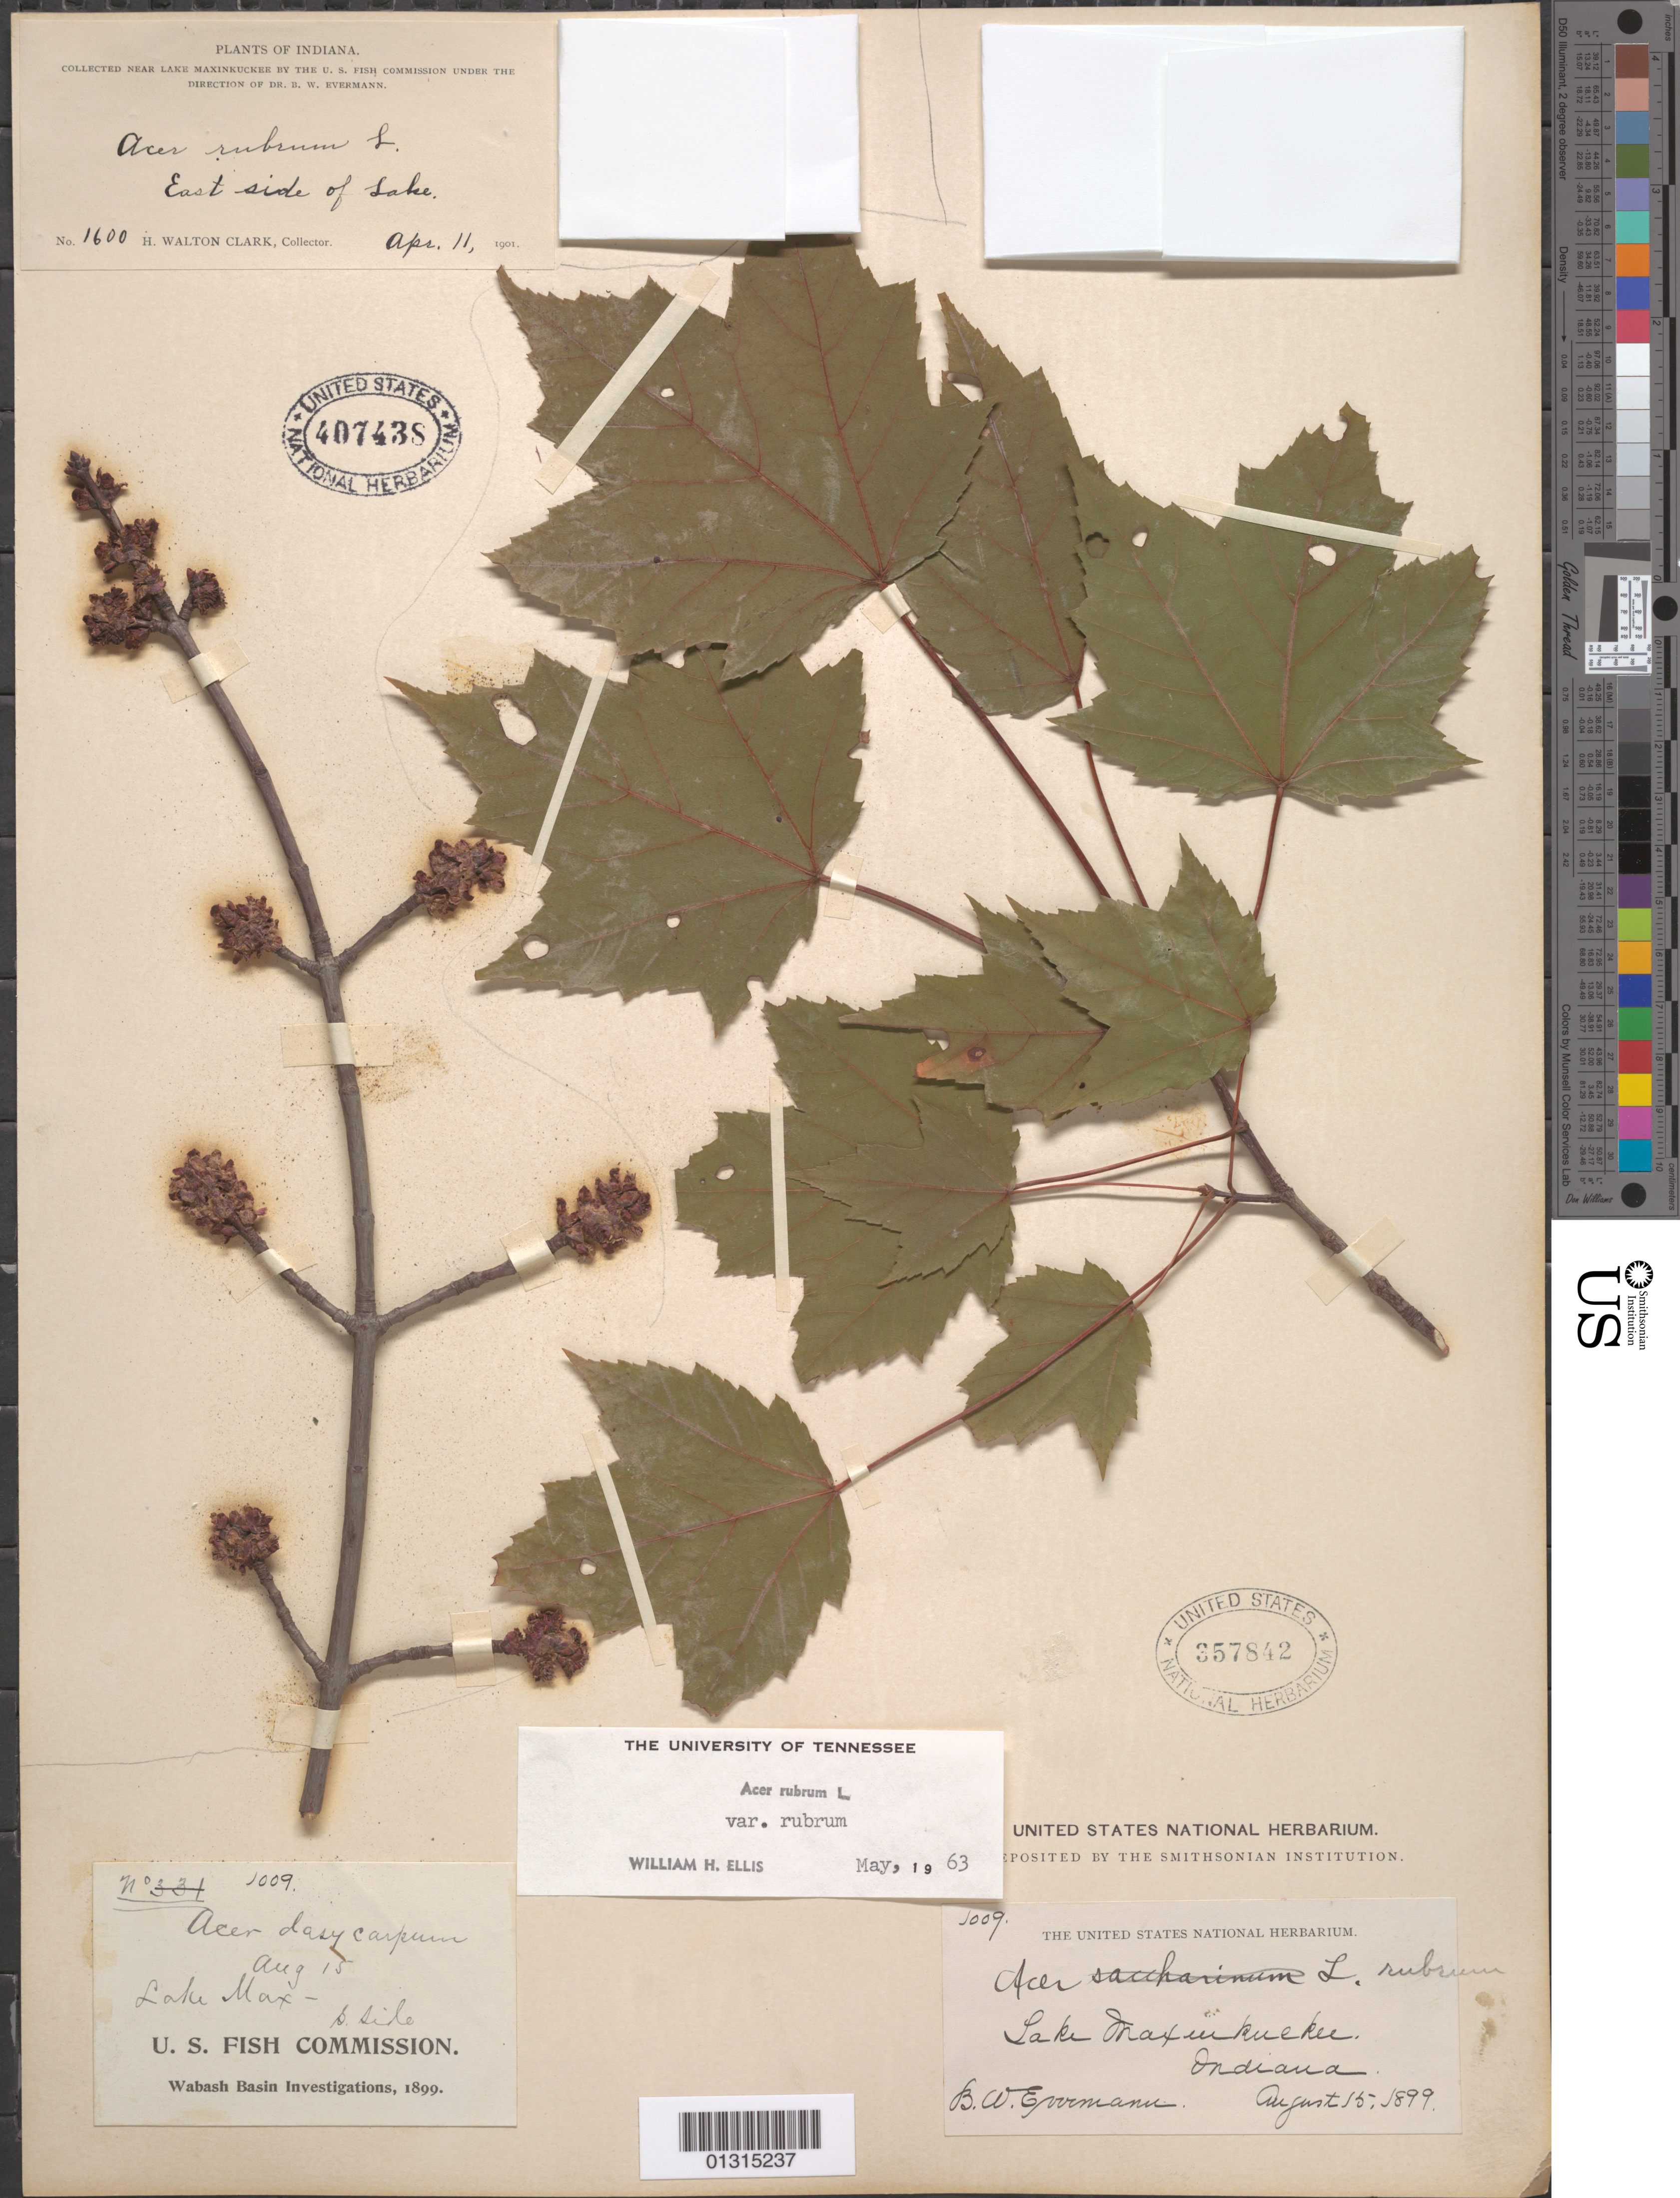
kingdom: Plantae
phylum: Tracheophyta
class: Magnoliopsida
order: Sapindales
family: Sapindaceae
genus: Acer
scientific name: Acer rubrum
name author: L.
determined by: Ellis, W. H.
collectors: B. W. Evermann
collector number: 1009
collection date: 1899-08-15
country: United States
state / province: Indiana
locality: Lake Maxinkucker, S side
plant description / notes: Mounted on same page as US# 407438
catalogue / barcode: US 357842